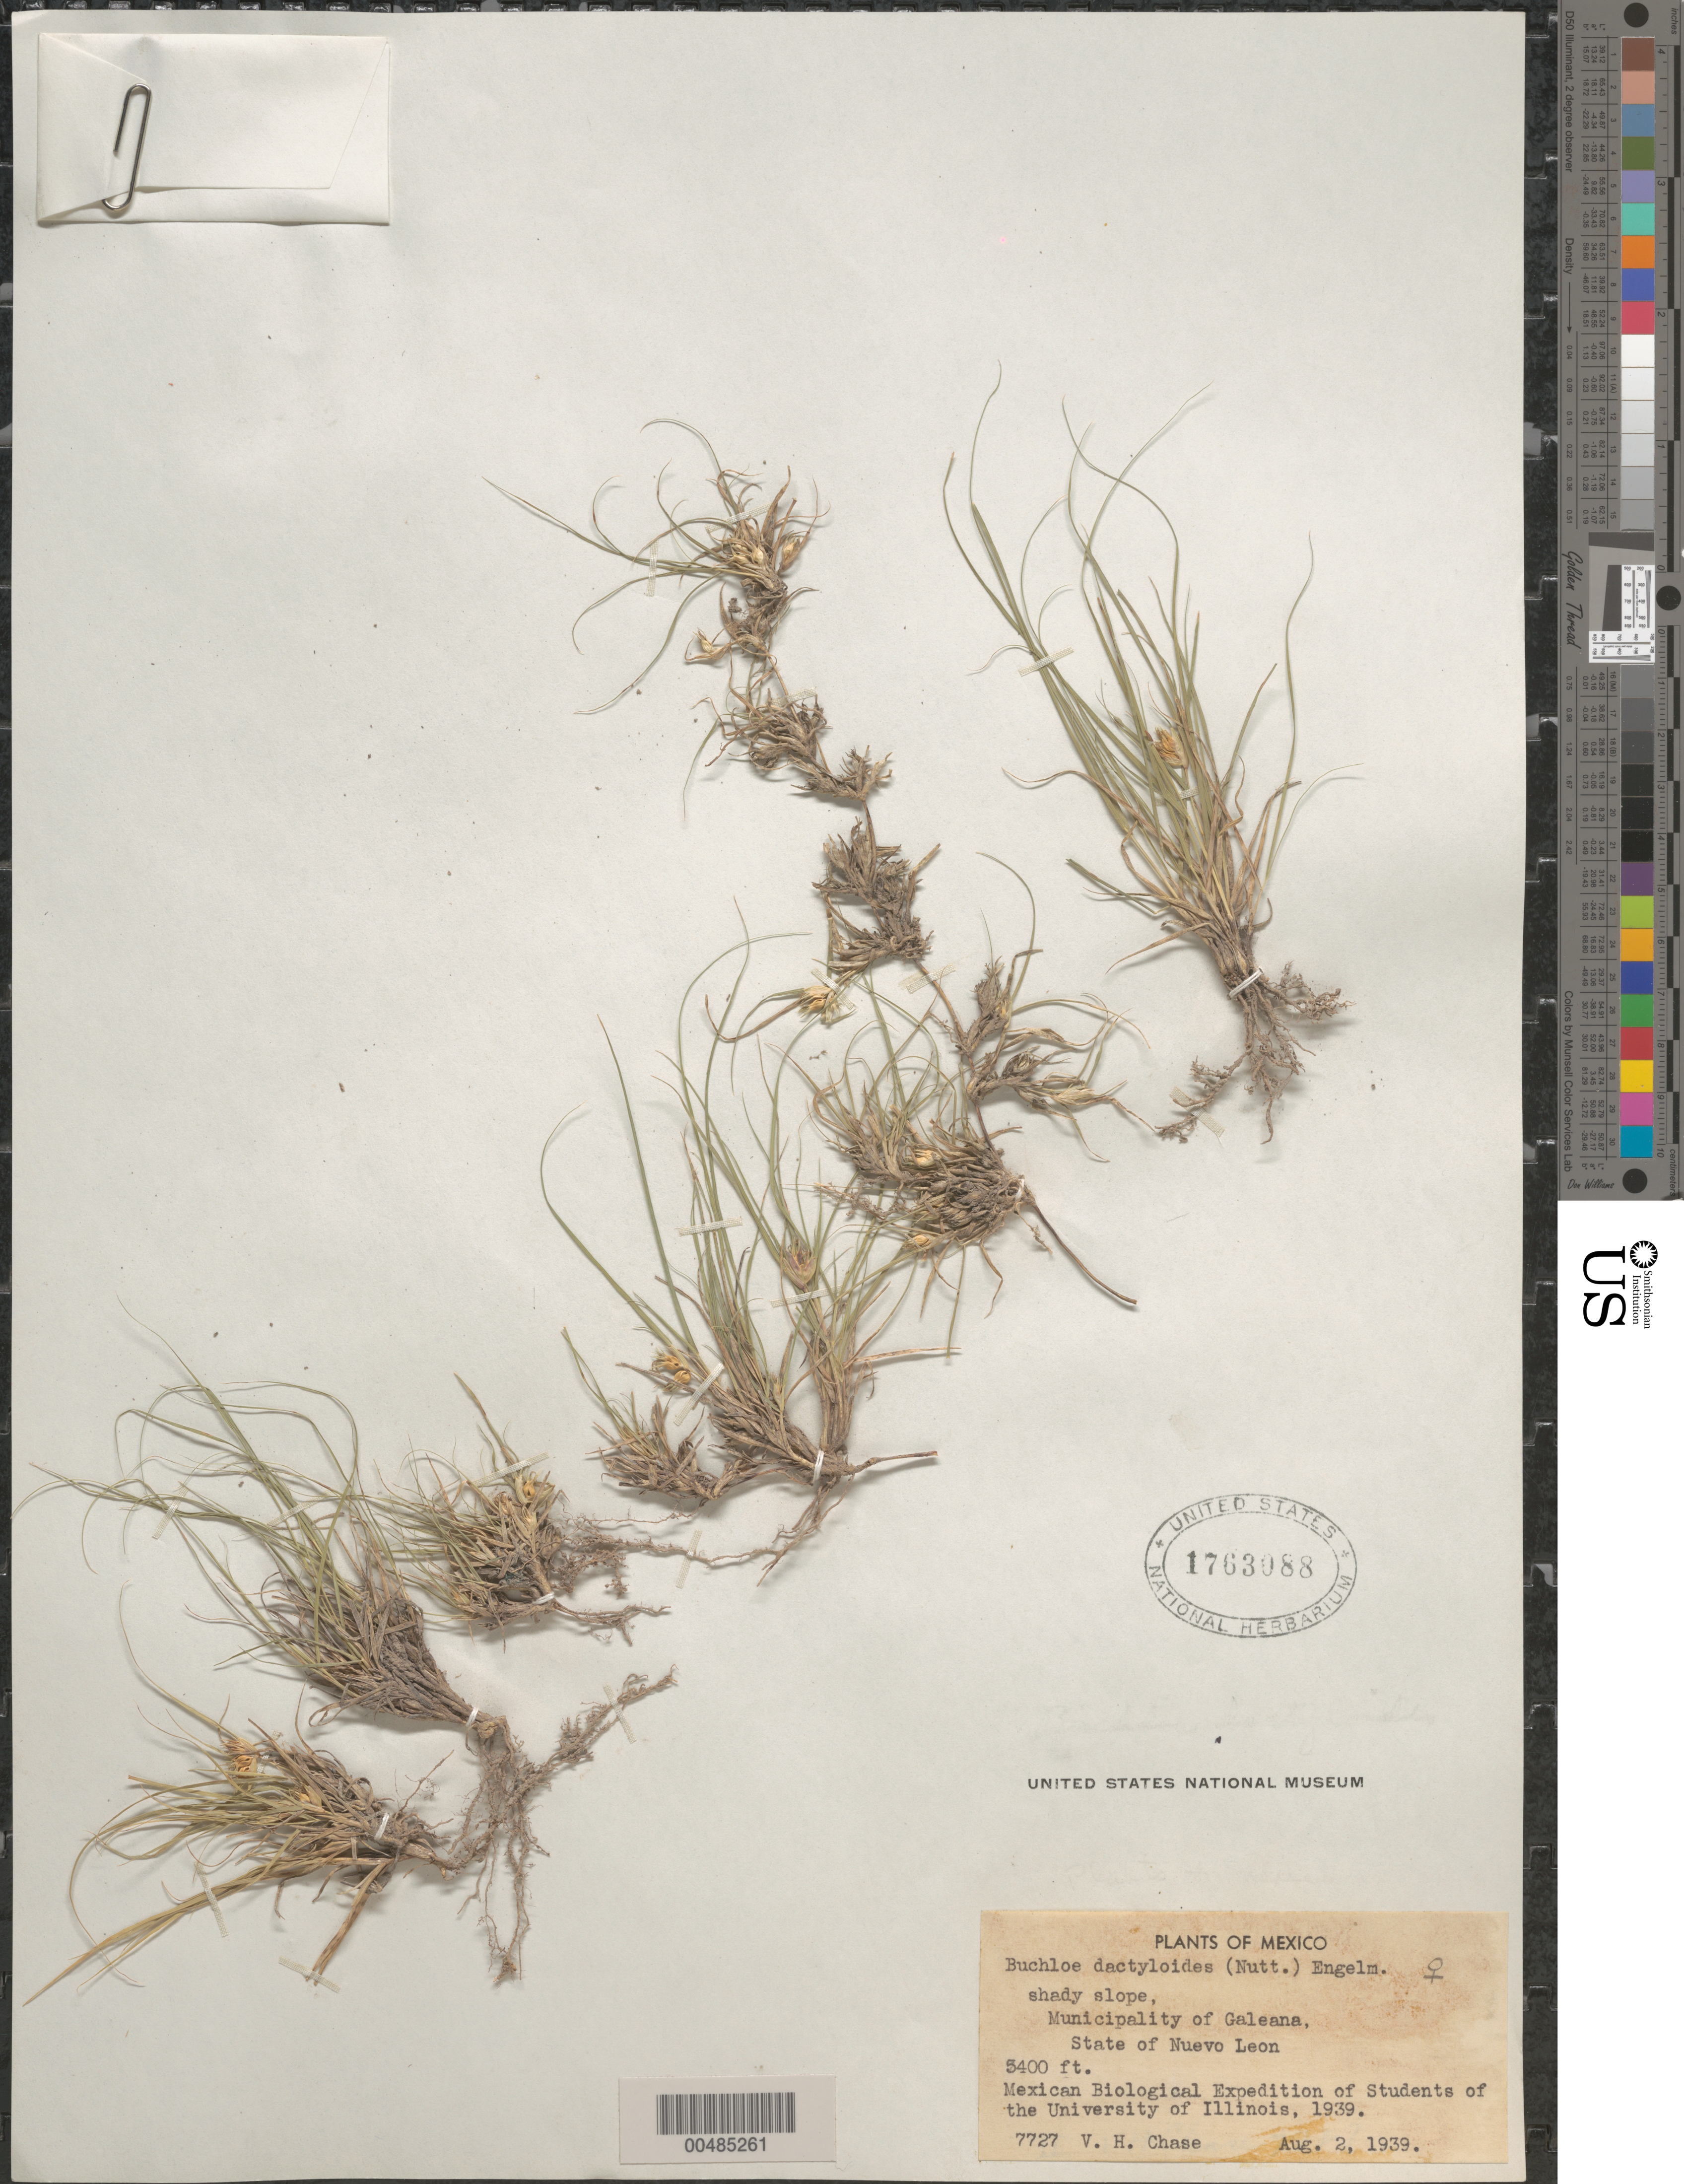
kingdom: Plantae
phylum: Tracheophyta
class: Liliopsida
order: Poales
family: Poaceae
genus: Buchloe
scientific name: Buchloe dactyloides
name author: (Nutt.) Engelm.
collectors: V. H. Chase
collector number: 7727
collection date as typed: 2 Aug 1939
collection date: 1939-08-02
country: Mexico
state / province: Nuevo León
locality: Mun. Galeana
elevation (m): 1646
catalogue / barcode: US 1763088